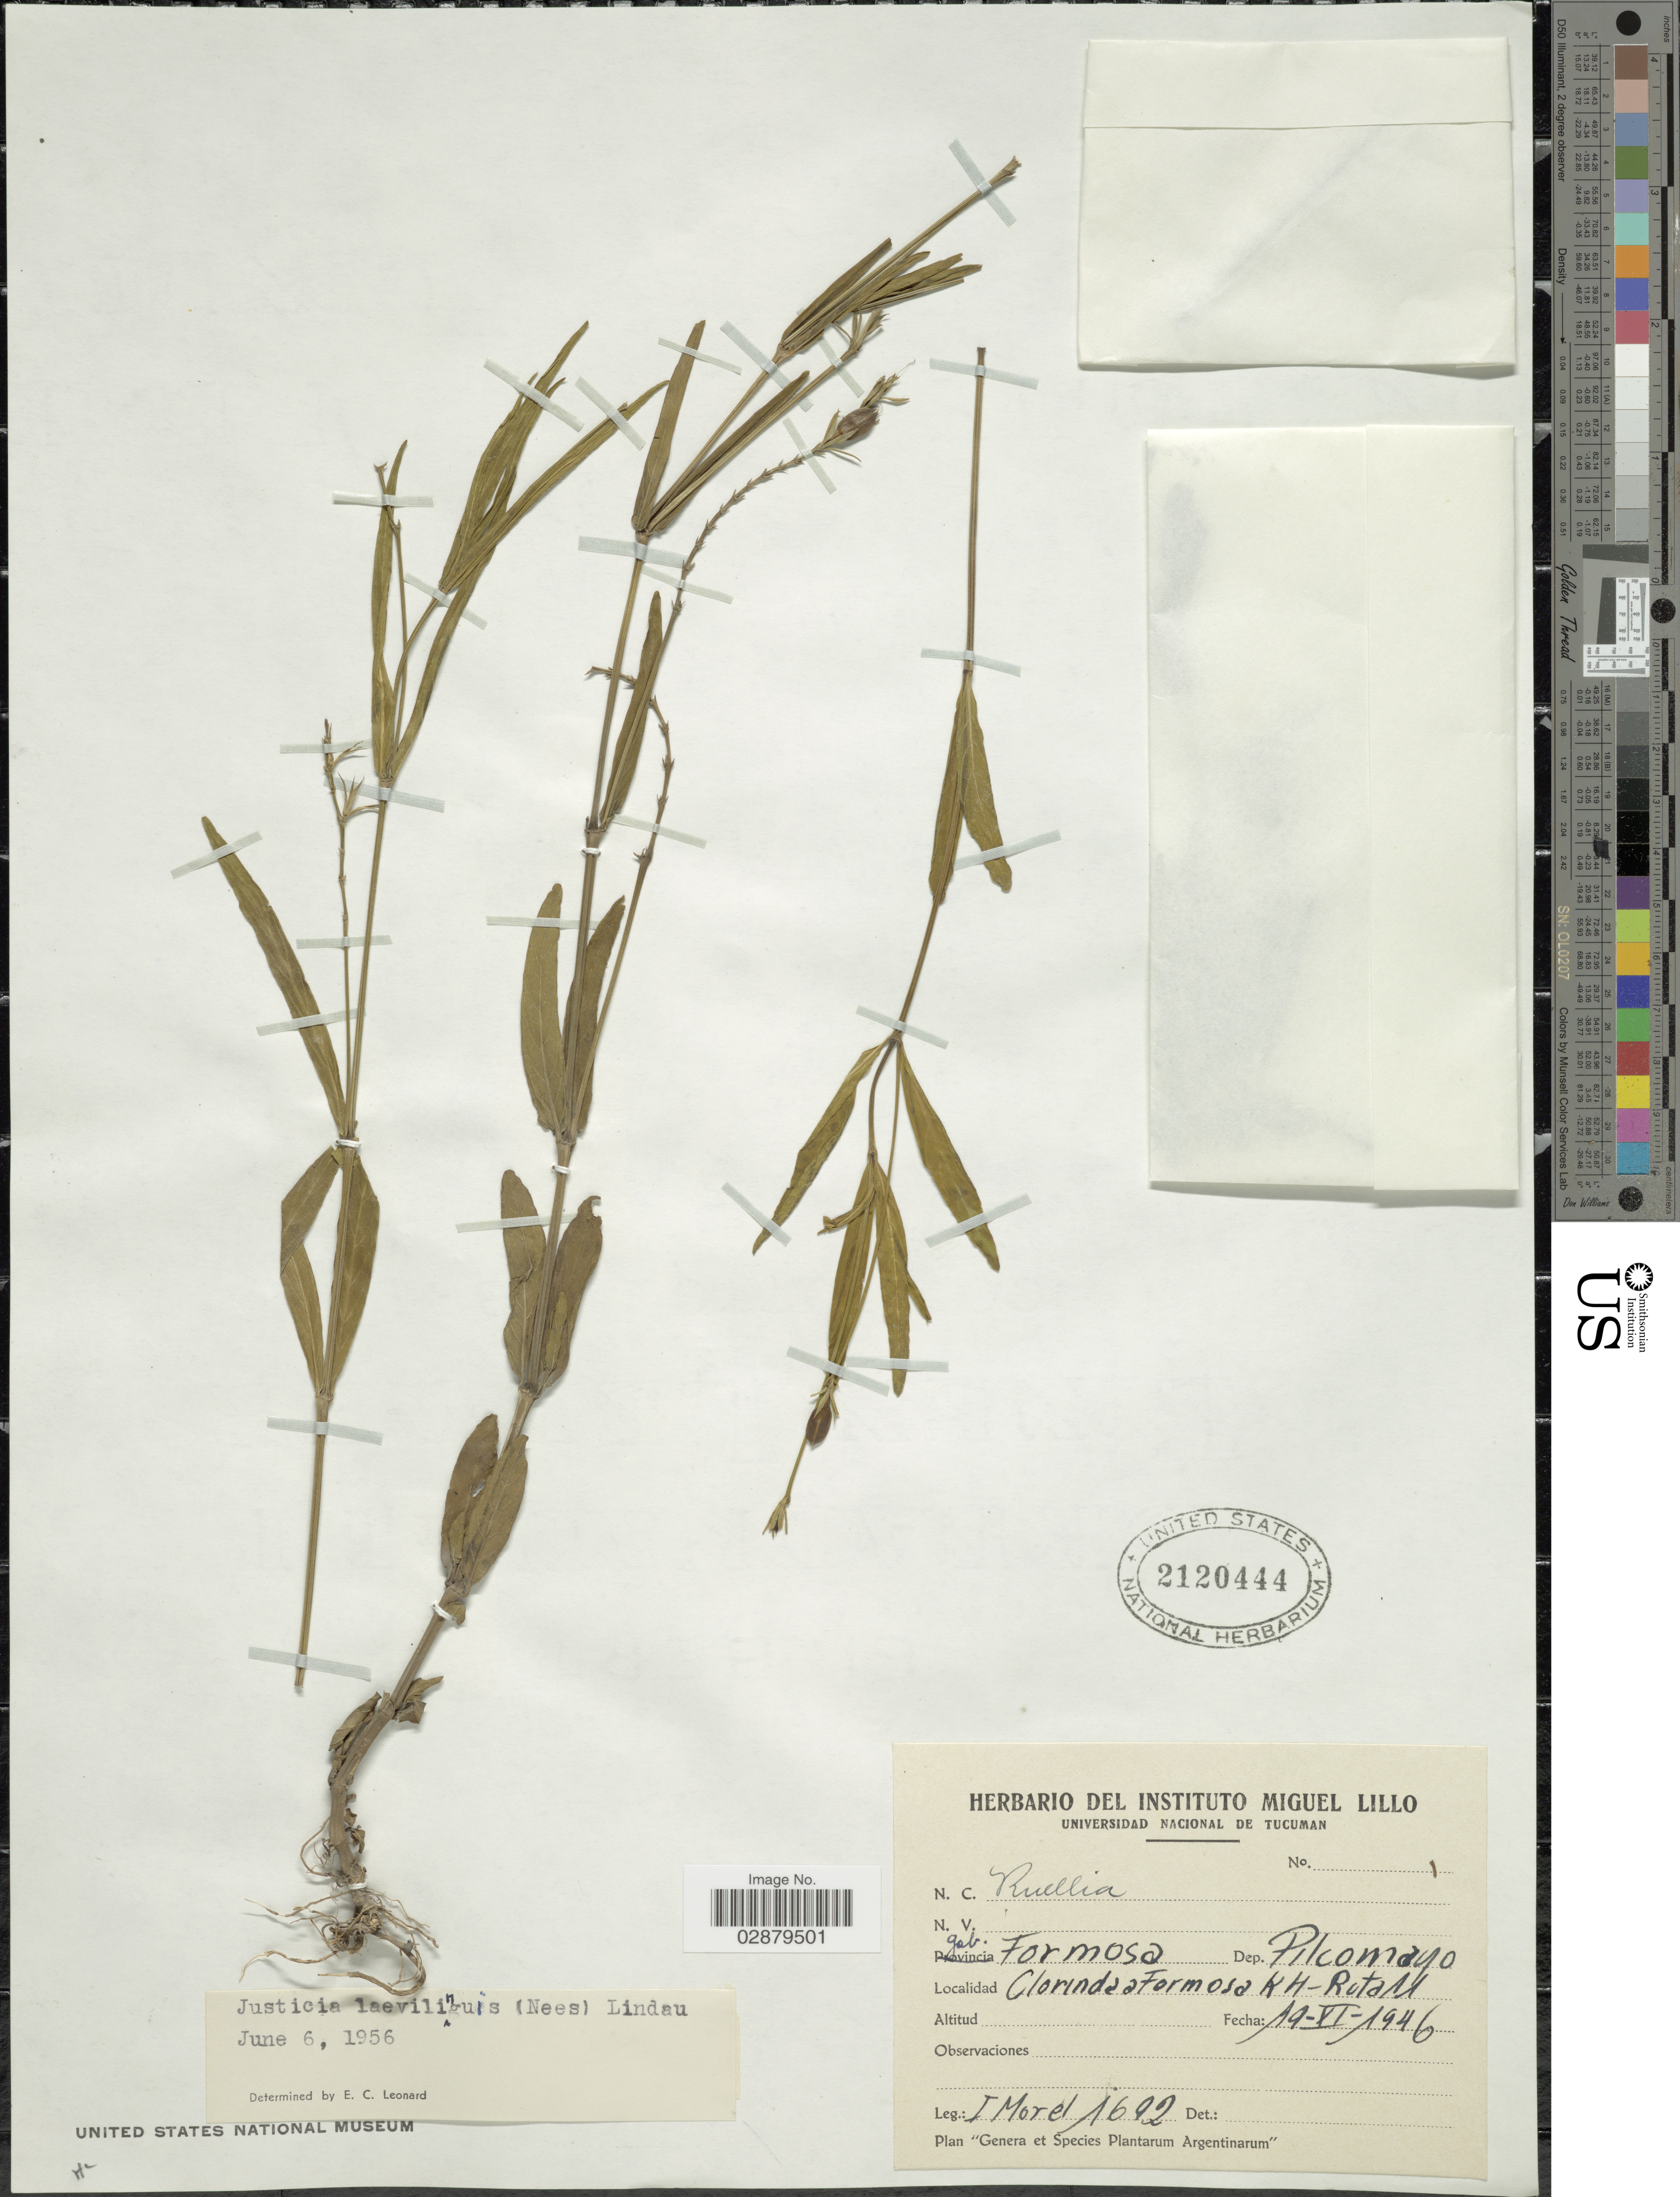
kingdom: Plantae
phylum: Tracheophyta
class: Magnoliopsida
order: Lamiales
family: Acanthaceae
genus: Justicia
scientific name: Justicia laevilinguis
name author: (Nees) Lindau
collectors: I. Morel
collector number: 1692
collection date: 1946-11-19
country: Argentina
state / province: Formosa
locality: Gob. Formosa. Dep. Pilcomaya. Ruta 11 Clorinda a Formosa K4 - Ruta 11.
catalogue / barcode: US 2120444